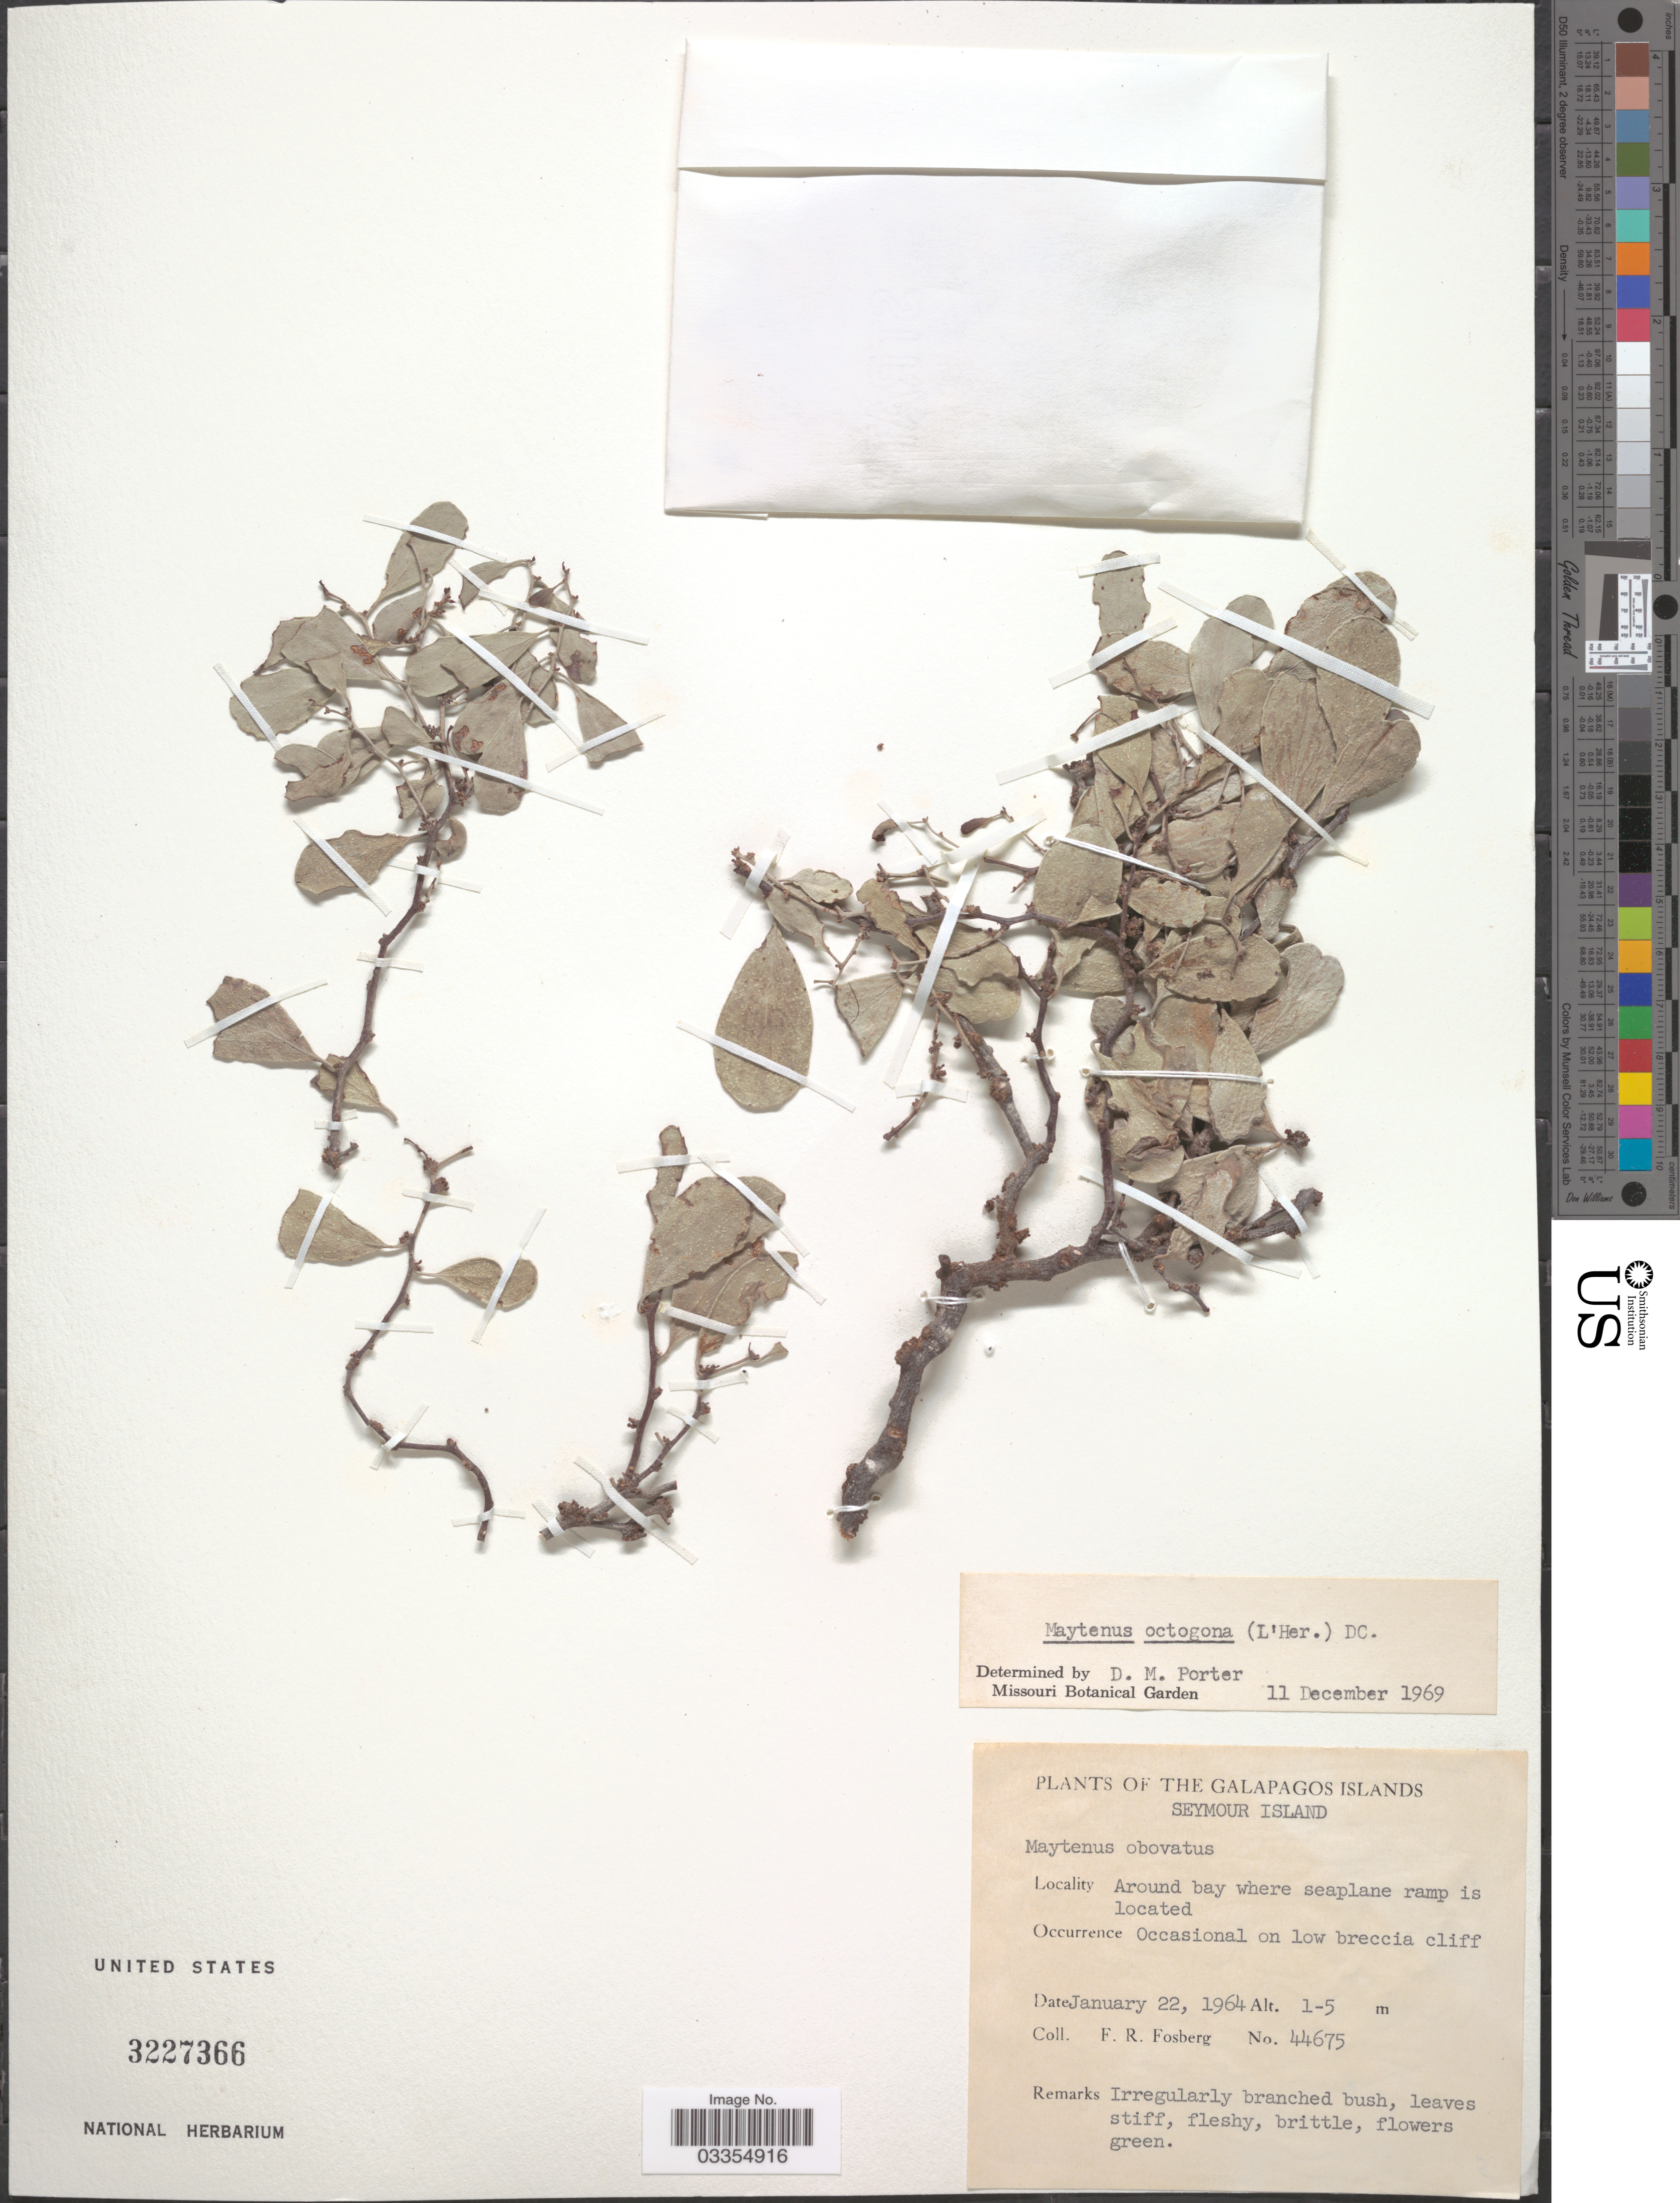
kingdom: Plantae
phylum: Tracheophyta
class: Magnoliopsida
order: Celastrales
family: Celastraceae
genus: Tricerma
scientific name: Tricerma orbiculare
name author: (Humb. & Bonpl. ex Schult.) Lundell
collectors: F. R. Fosberg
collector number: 44675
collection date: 1964-01-22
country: Ecuador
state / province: Colón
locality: The Galapagos Islands. Seymour Island. Around bay where saeplane ramp is located.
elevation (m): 1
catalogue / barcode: US 3227366